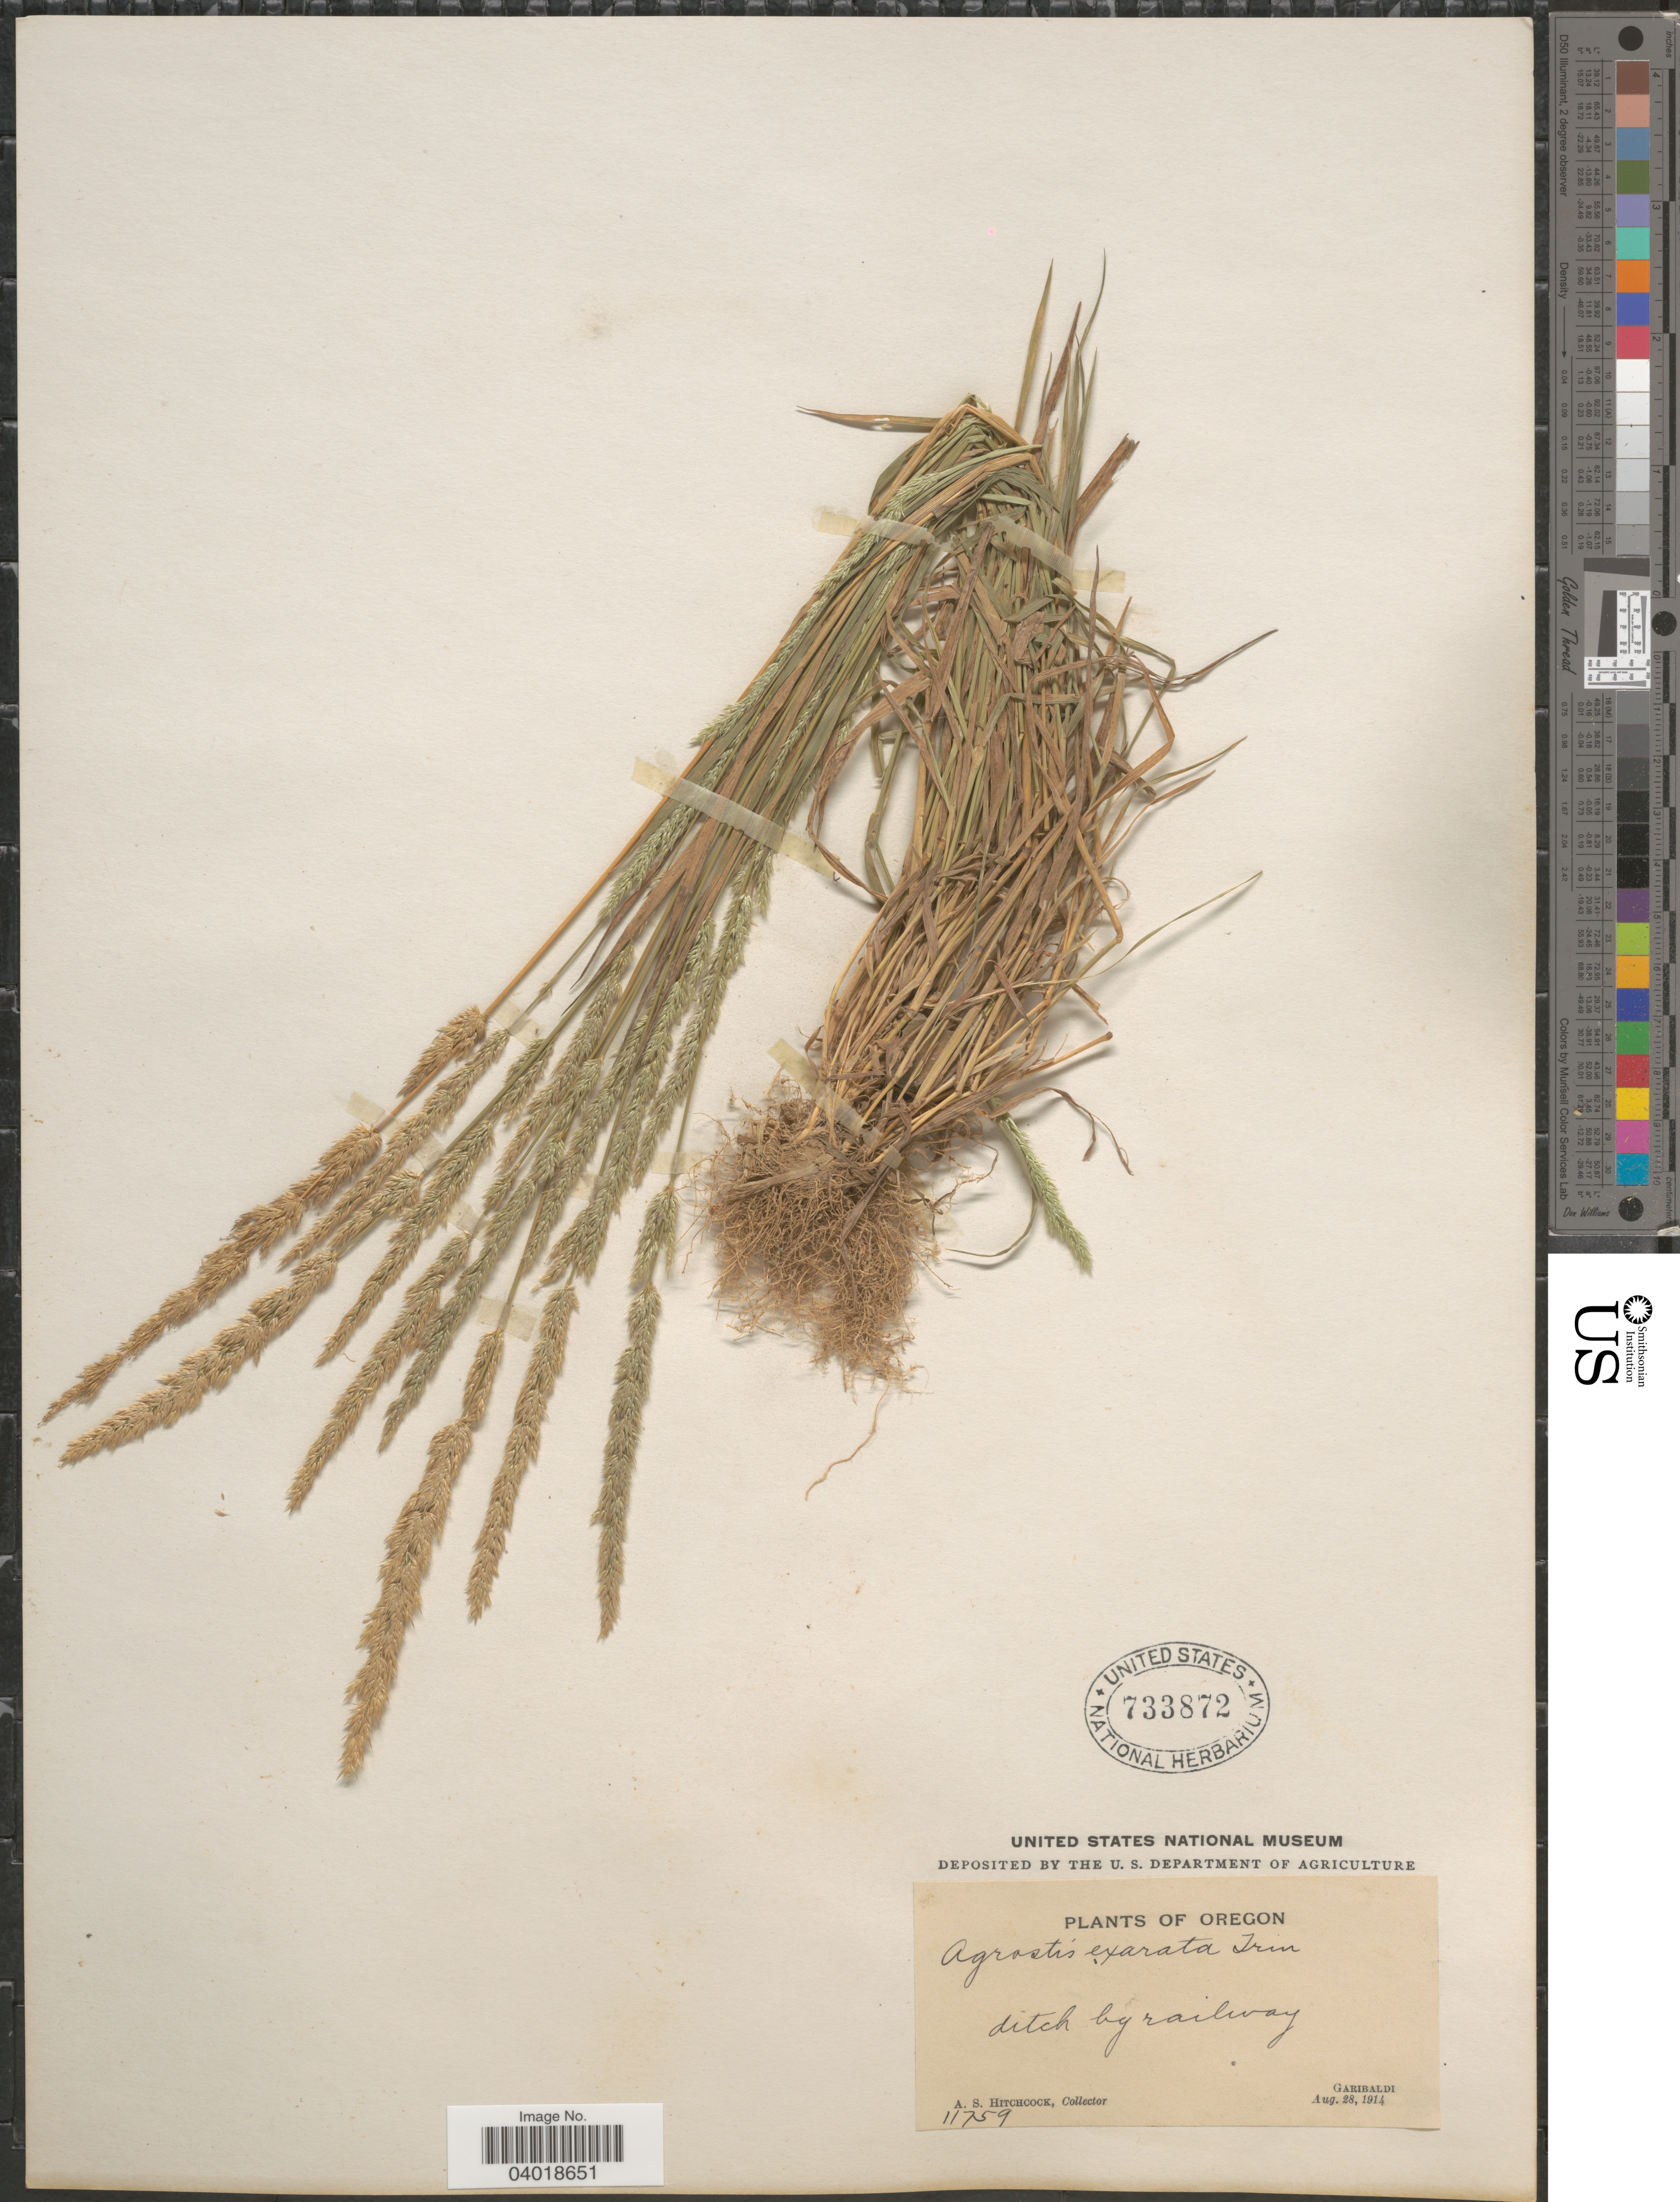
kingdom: Plantae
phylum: Tracheophyta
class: Liliopsida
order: Poales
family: Poaceae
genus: Agrostis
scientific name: Agrostis exarata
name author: Trin.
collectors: A. S. Hitchcock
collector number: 11759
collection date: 1914-08-28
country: United States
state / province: Oregon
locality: Ditch by railway. Garibaldi.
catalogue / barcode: US 733872